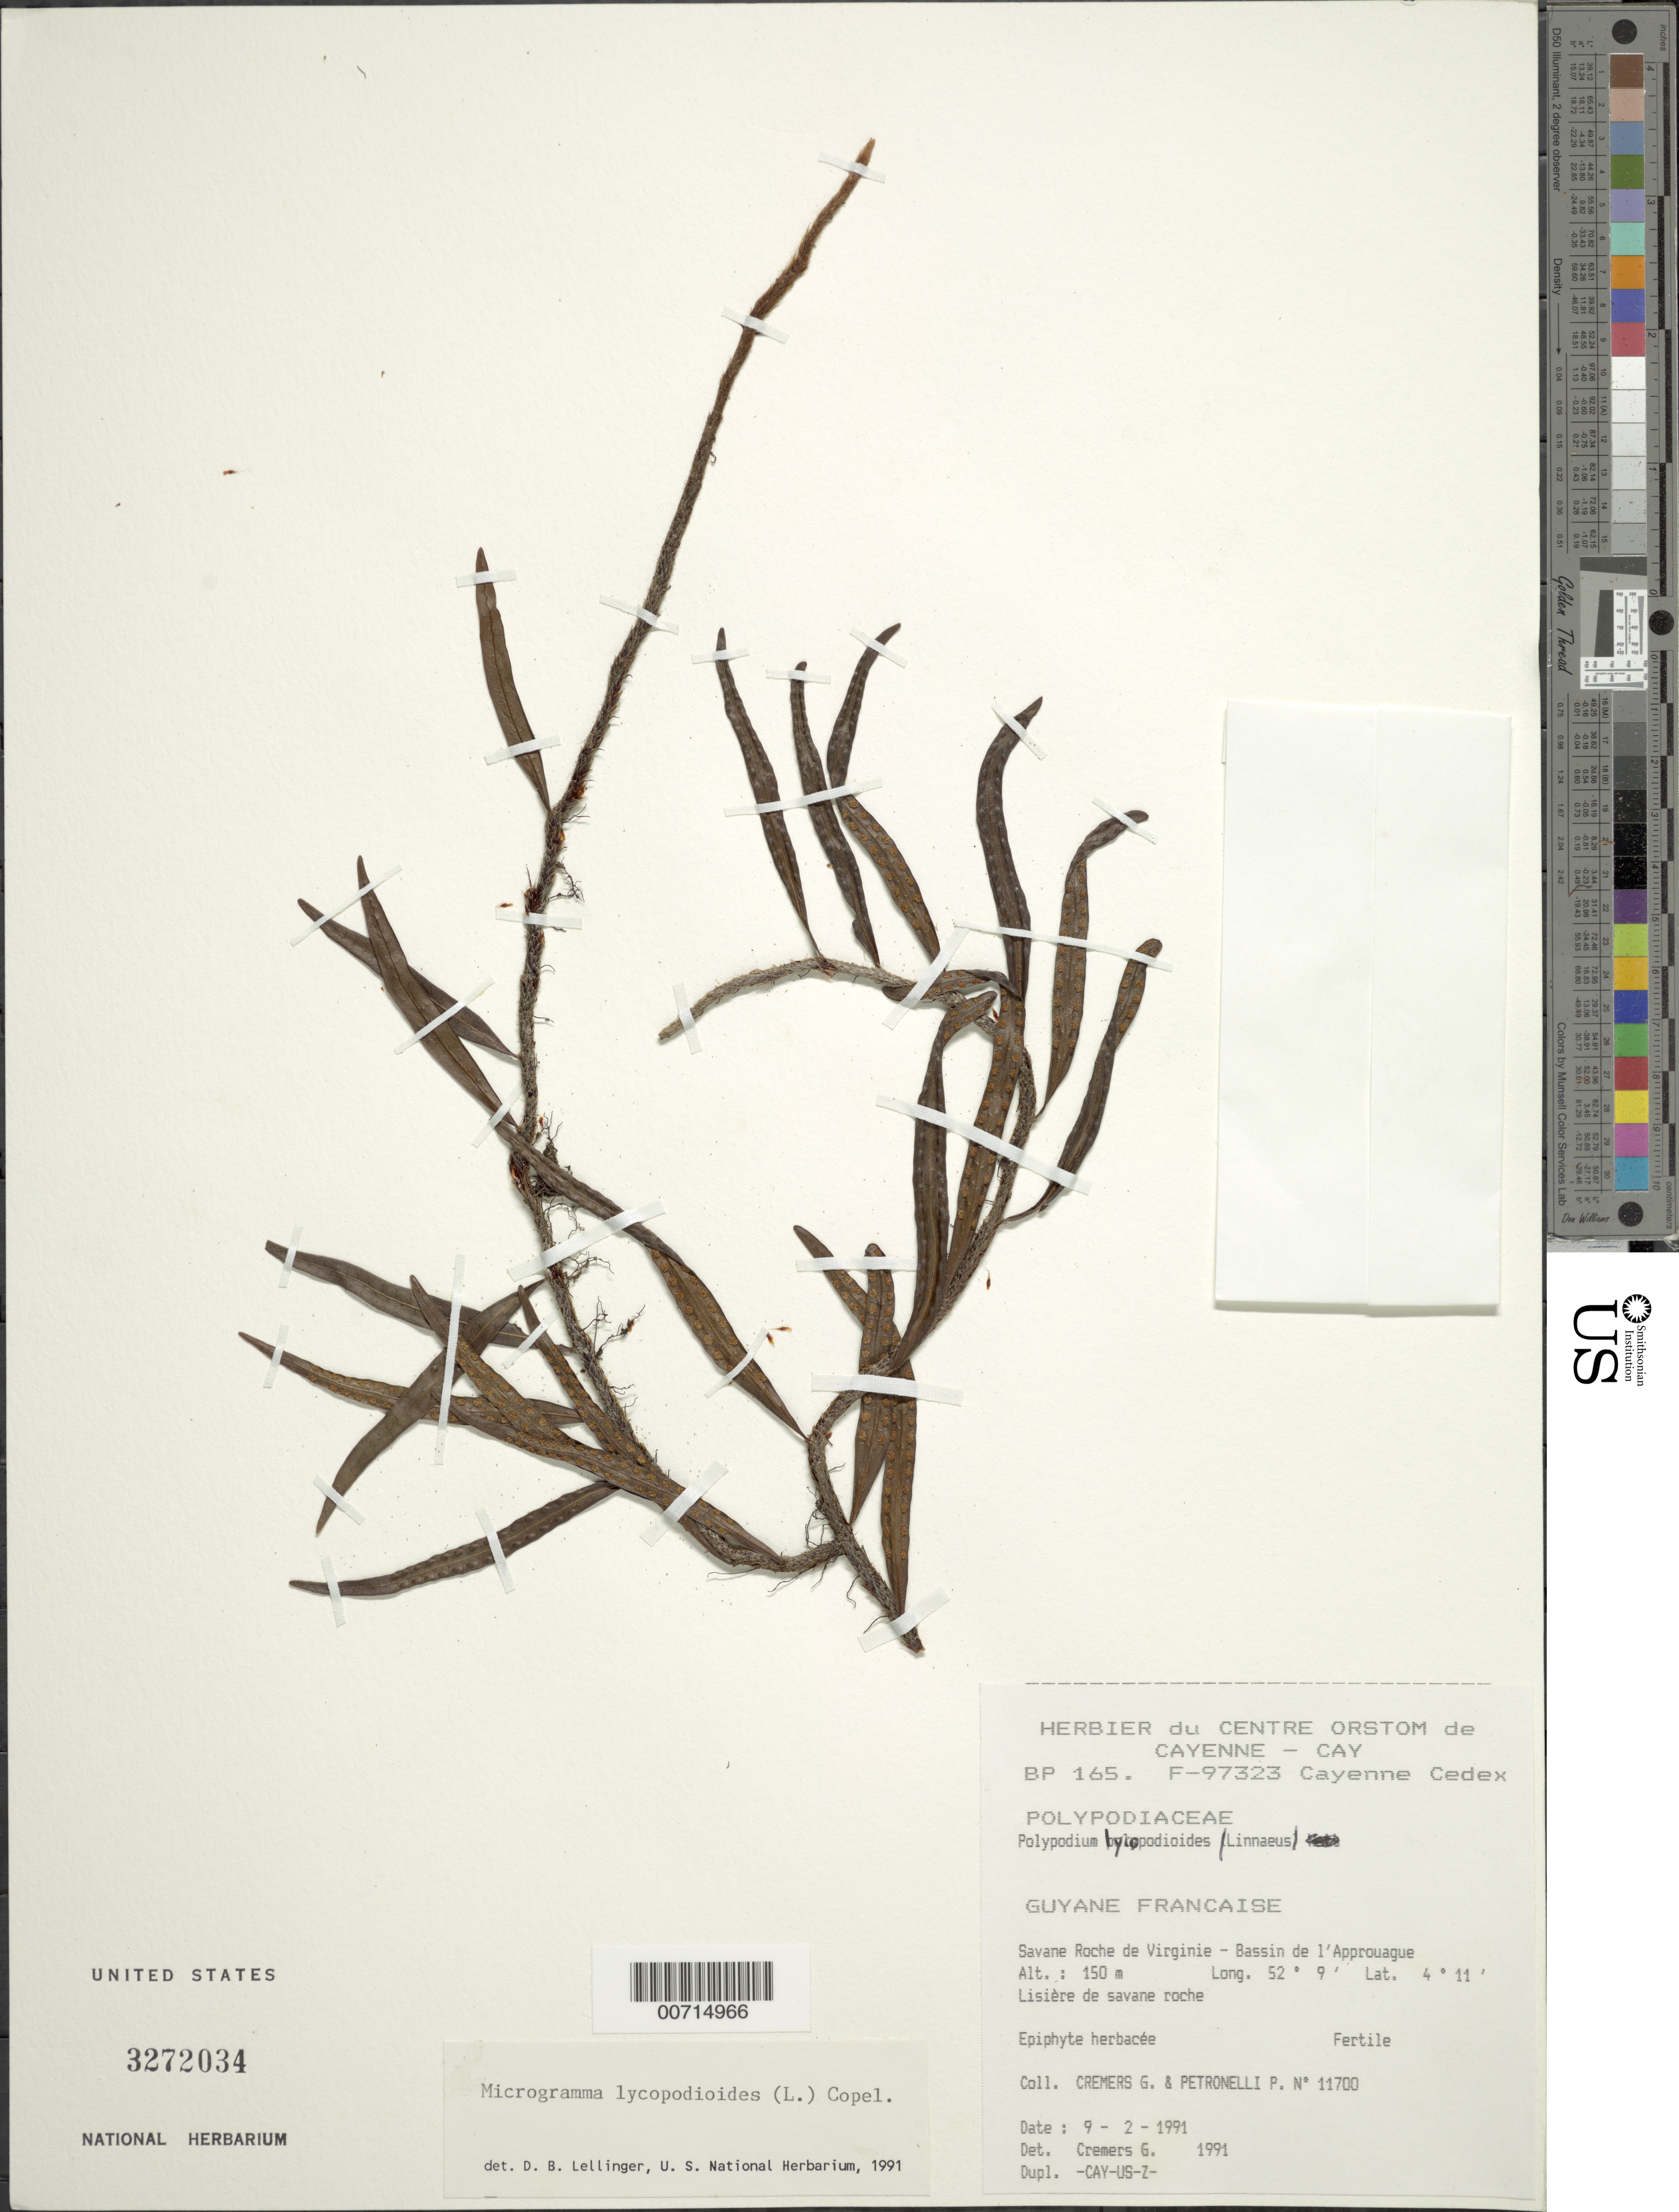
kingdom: Plantae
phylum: Tracheophyta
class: Polypodiopsida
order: Polypodiales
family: Polypodiaceae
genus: Microgramma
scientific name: Microgramma lycopodioides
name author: (L.) Copel.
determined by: Lellinger, David B., (BOT), Smithsonian Institution - National Museum of Natural History (UNITED STATES)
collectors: G. Cremers & P. Petronelli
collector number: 11700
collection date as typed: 9-Feb-91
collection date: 1991-02-09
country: French Guiana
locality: Savane Roche de Virginie, Bassin de l'Approuague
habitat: Lisière de savane roche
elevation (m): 150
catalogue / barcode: US 3272034